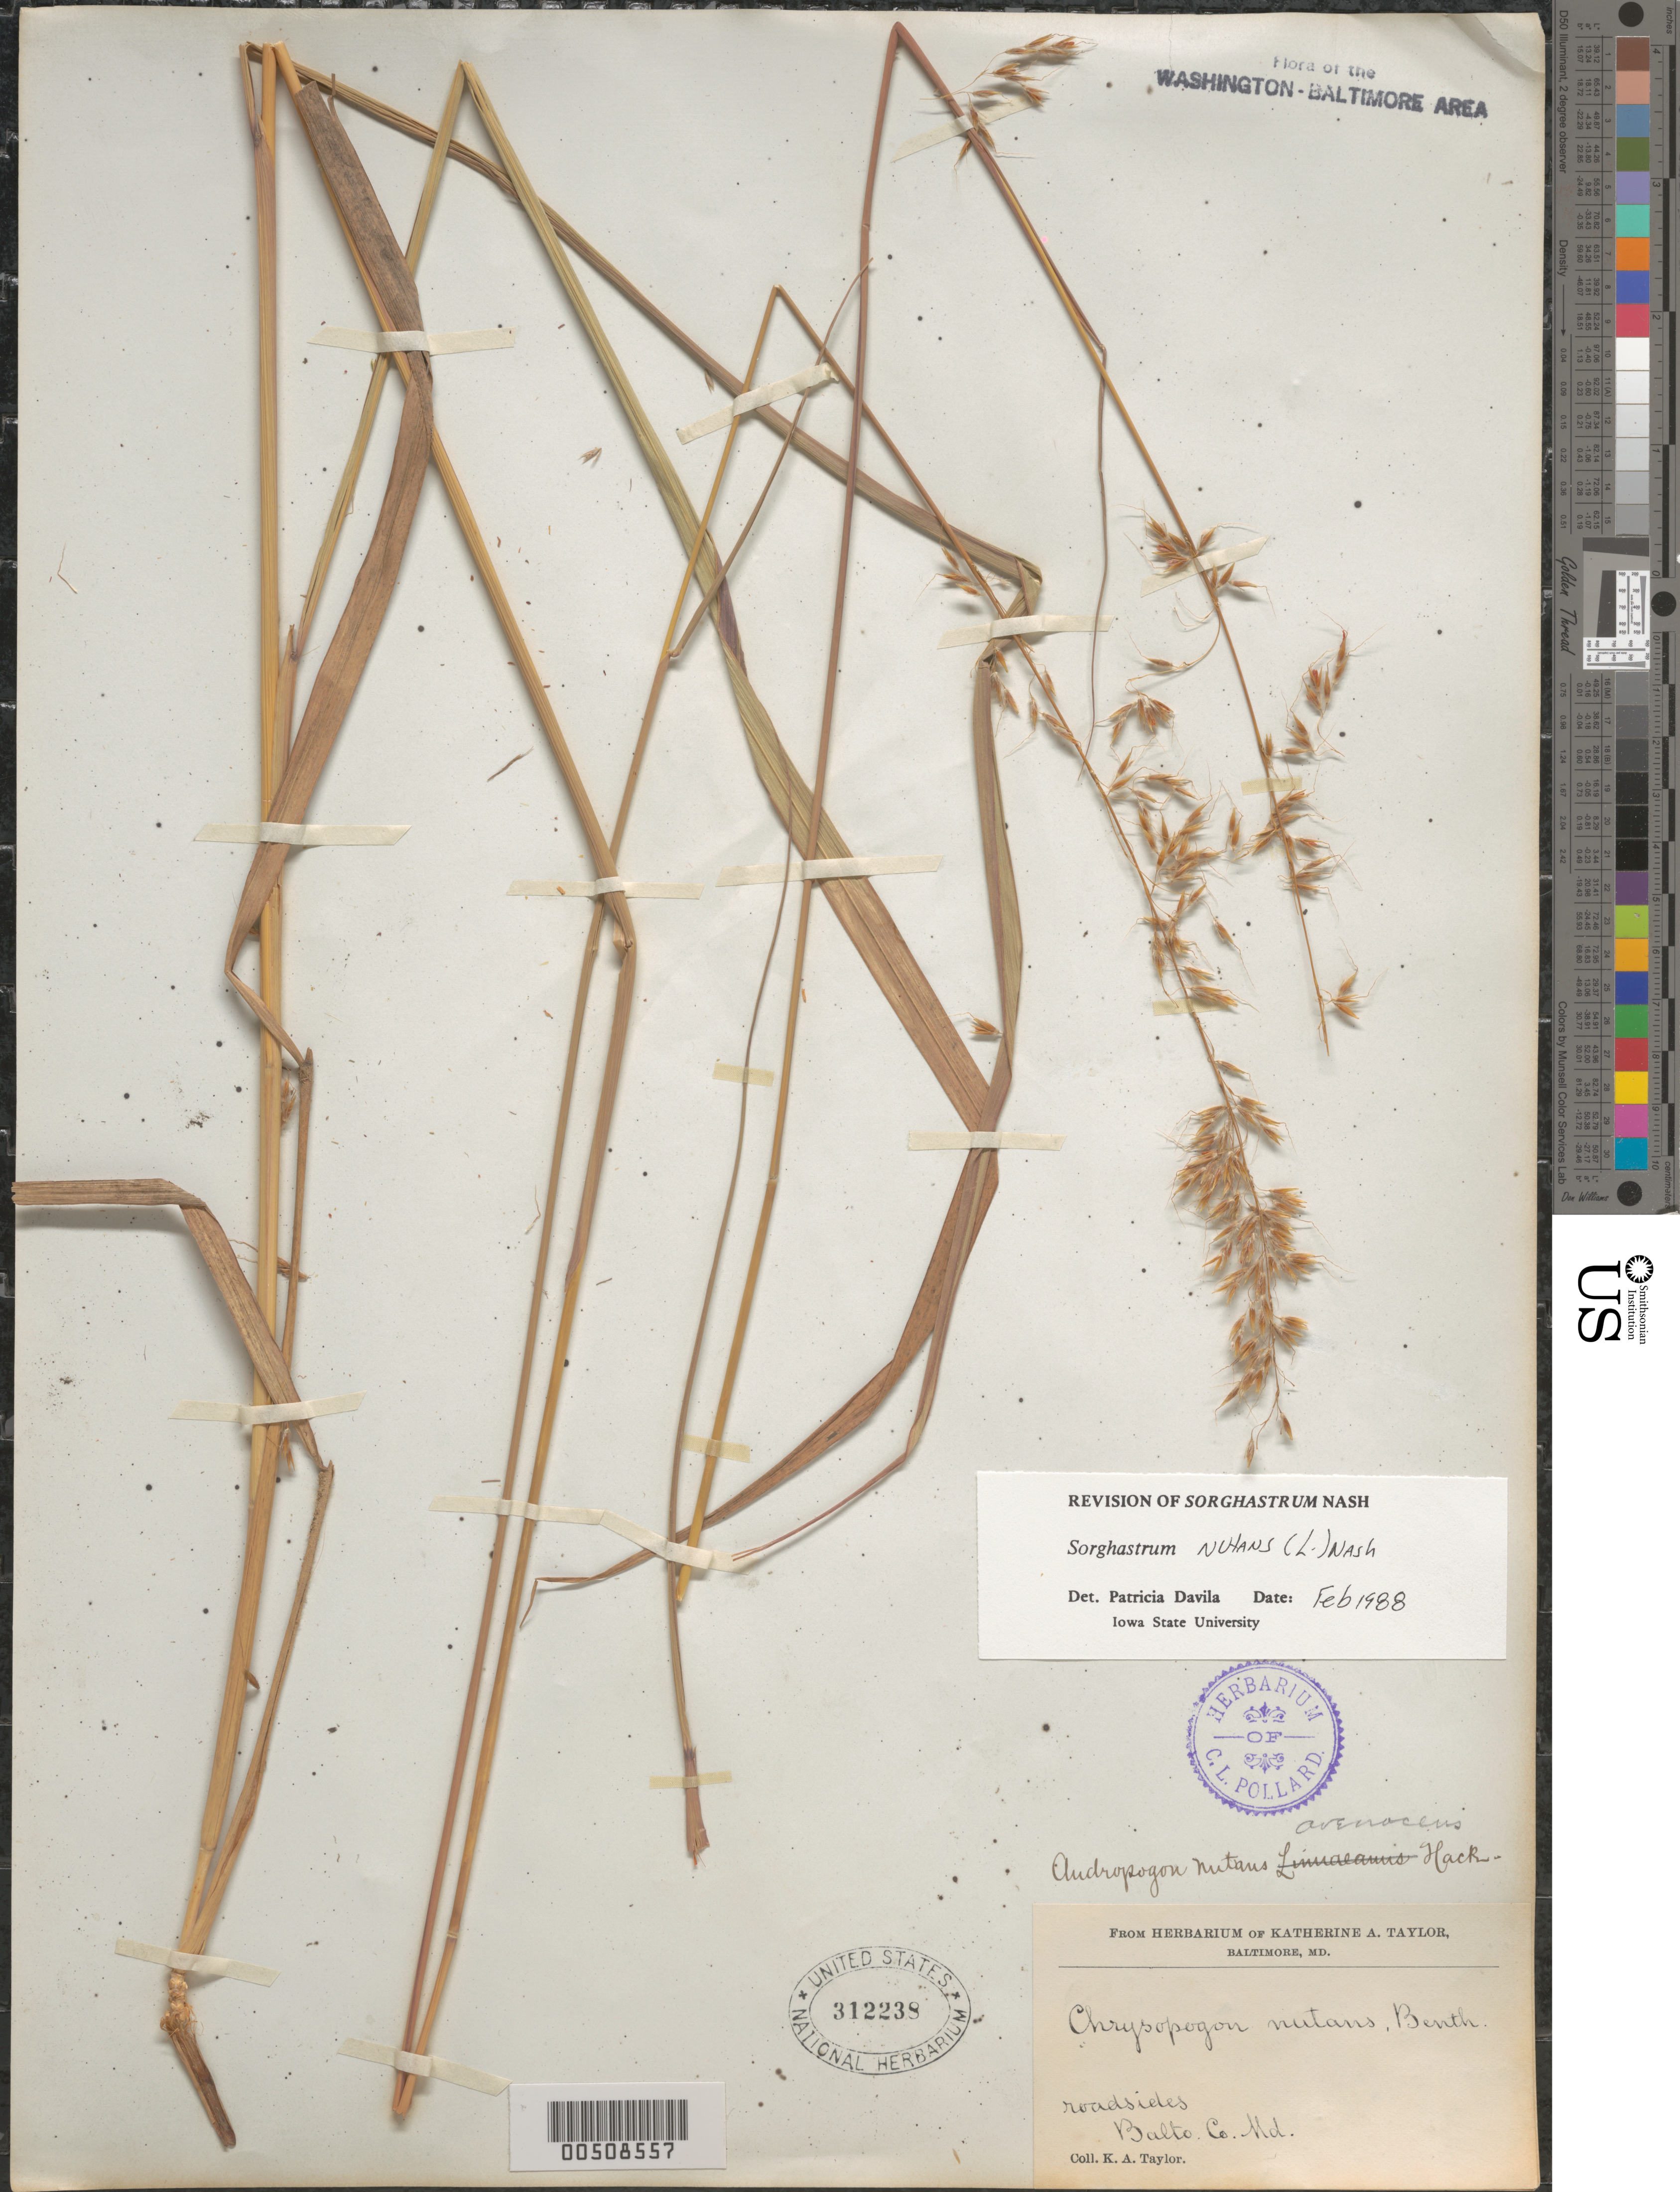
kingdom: Plantae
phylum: Tracheophyta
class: Liliopsida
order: Poales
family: Poaceae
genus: Sorghastrum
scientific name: Sorghastrum nutans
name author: (L.) Nash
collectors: K. A. Taylor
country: United States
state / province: Maryland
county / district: Baltimore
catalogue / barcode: US 312238